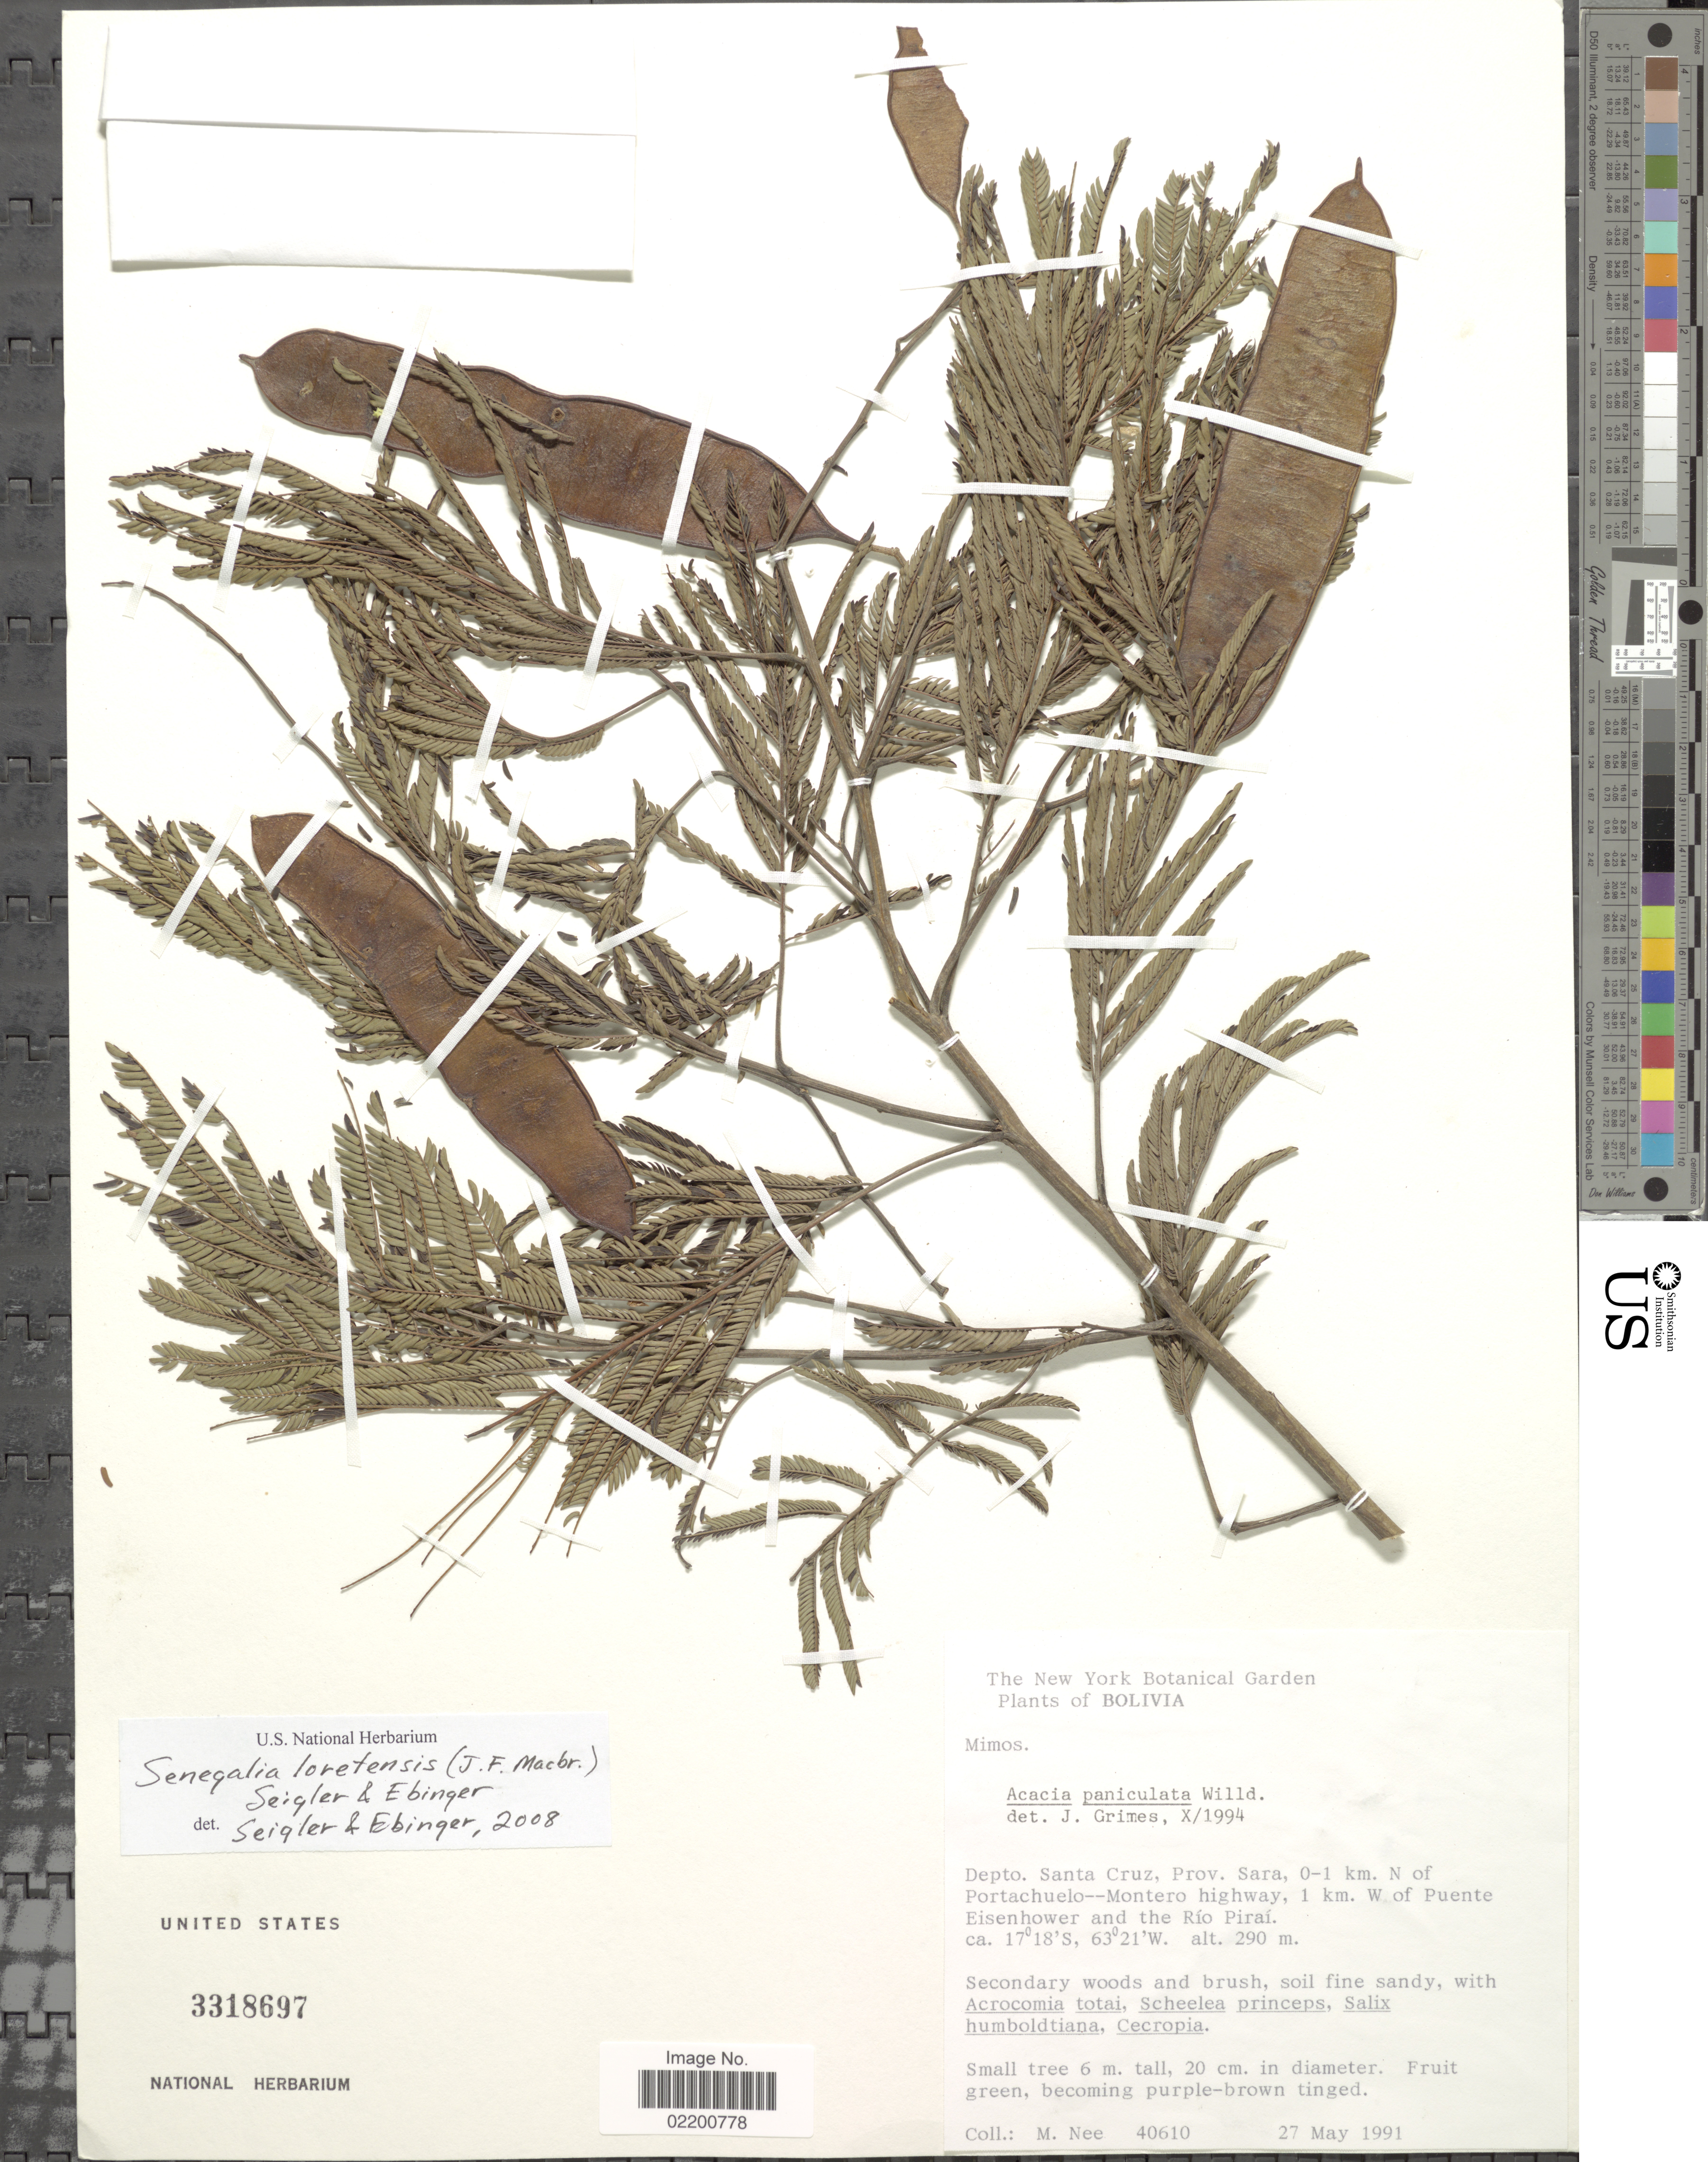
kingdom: Plantae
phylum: Tracheophyta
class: Magnoliopsida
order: Fabales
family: Fabaceae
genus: Senegalia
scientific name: Senegalia loretensis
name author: (J.F. Macbr.) Seigler & Ebinger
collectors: M. Nee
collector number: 40610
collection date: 1991-10-27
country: Bolivia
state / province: Santa Cruz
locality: Depto. Santa Cruz, Prov. Sara, 0-1 km. N of Portachuelo -- Montero highway, 1 km W. of Puente Eisenhower and the Rio Pirai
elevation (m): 290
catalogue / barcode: US 3318697